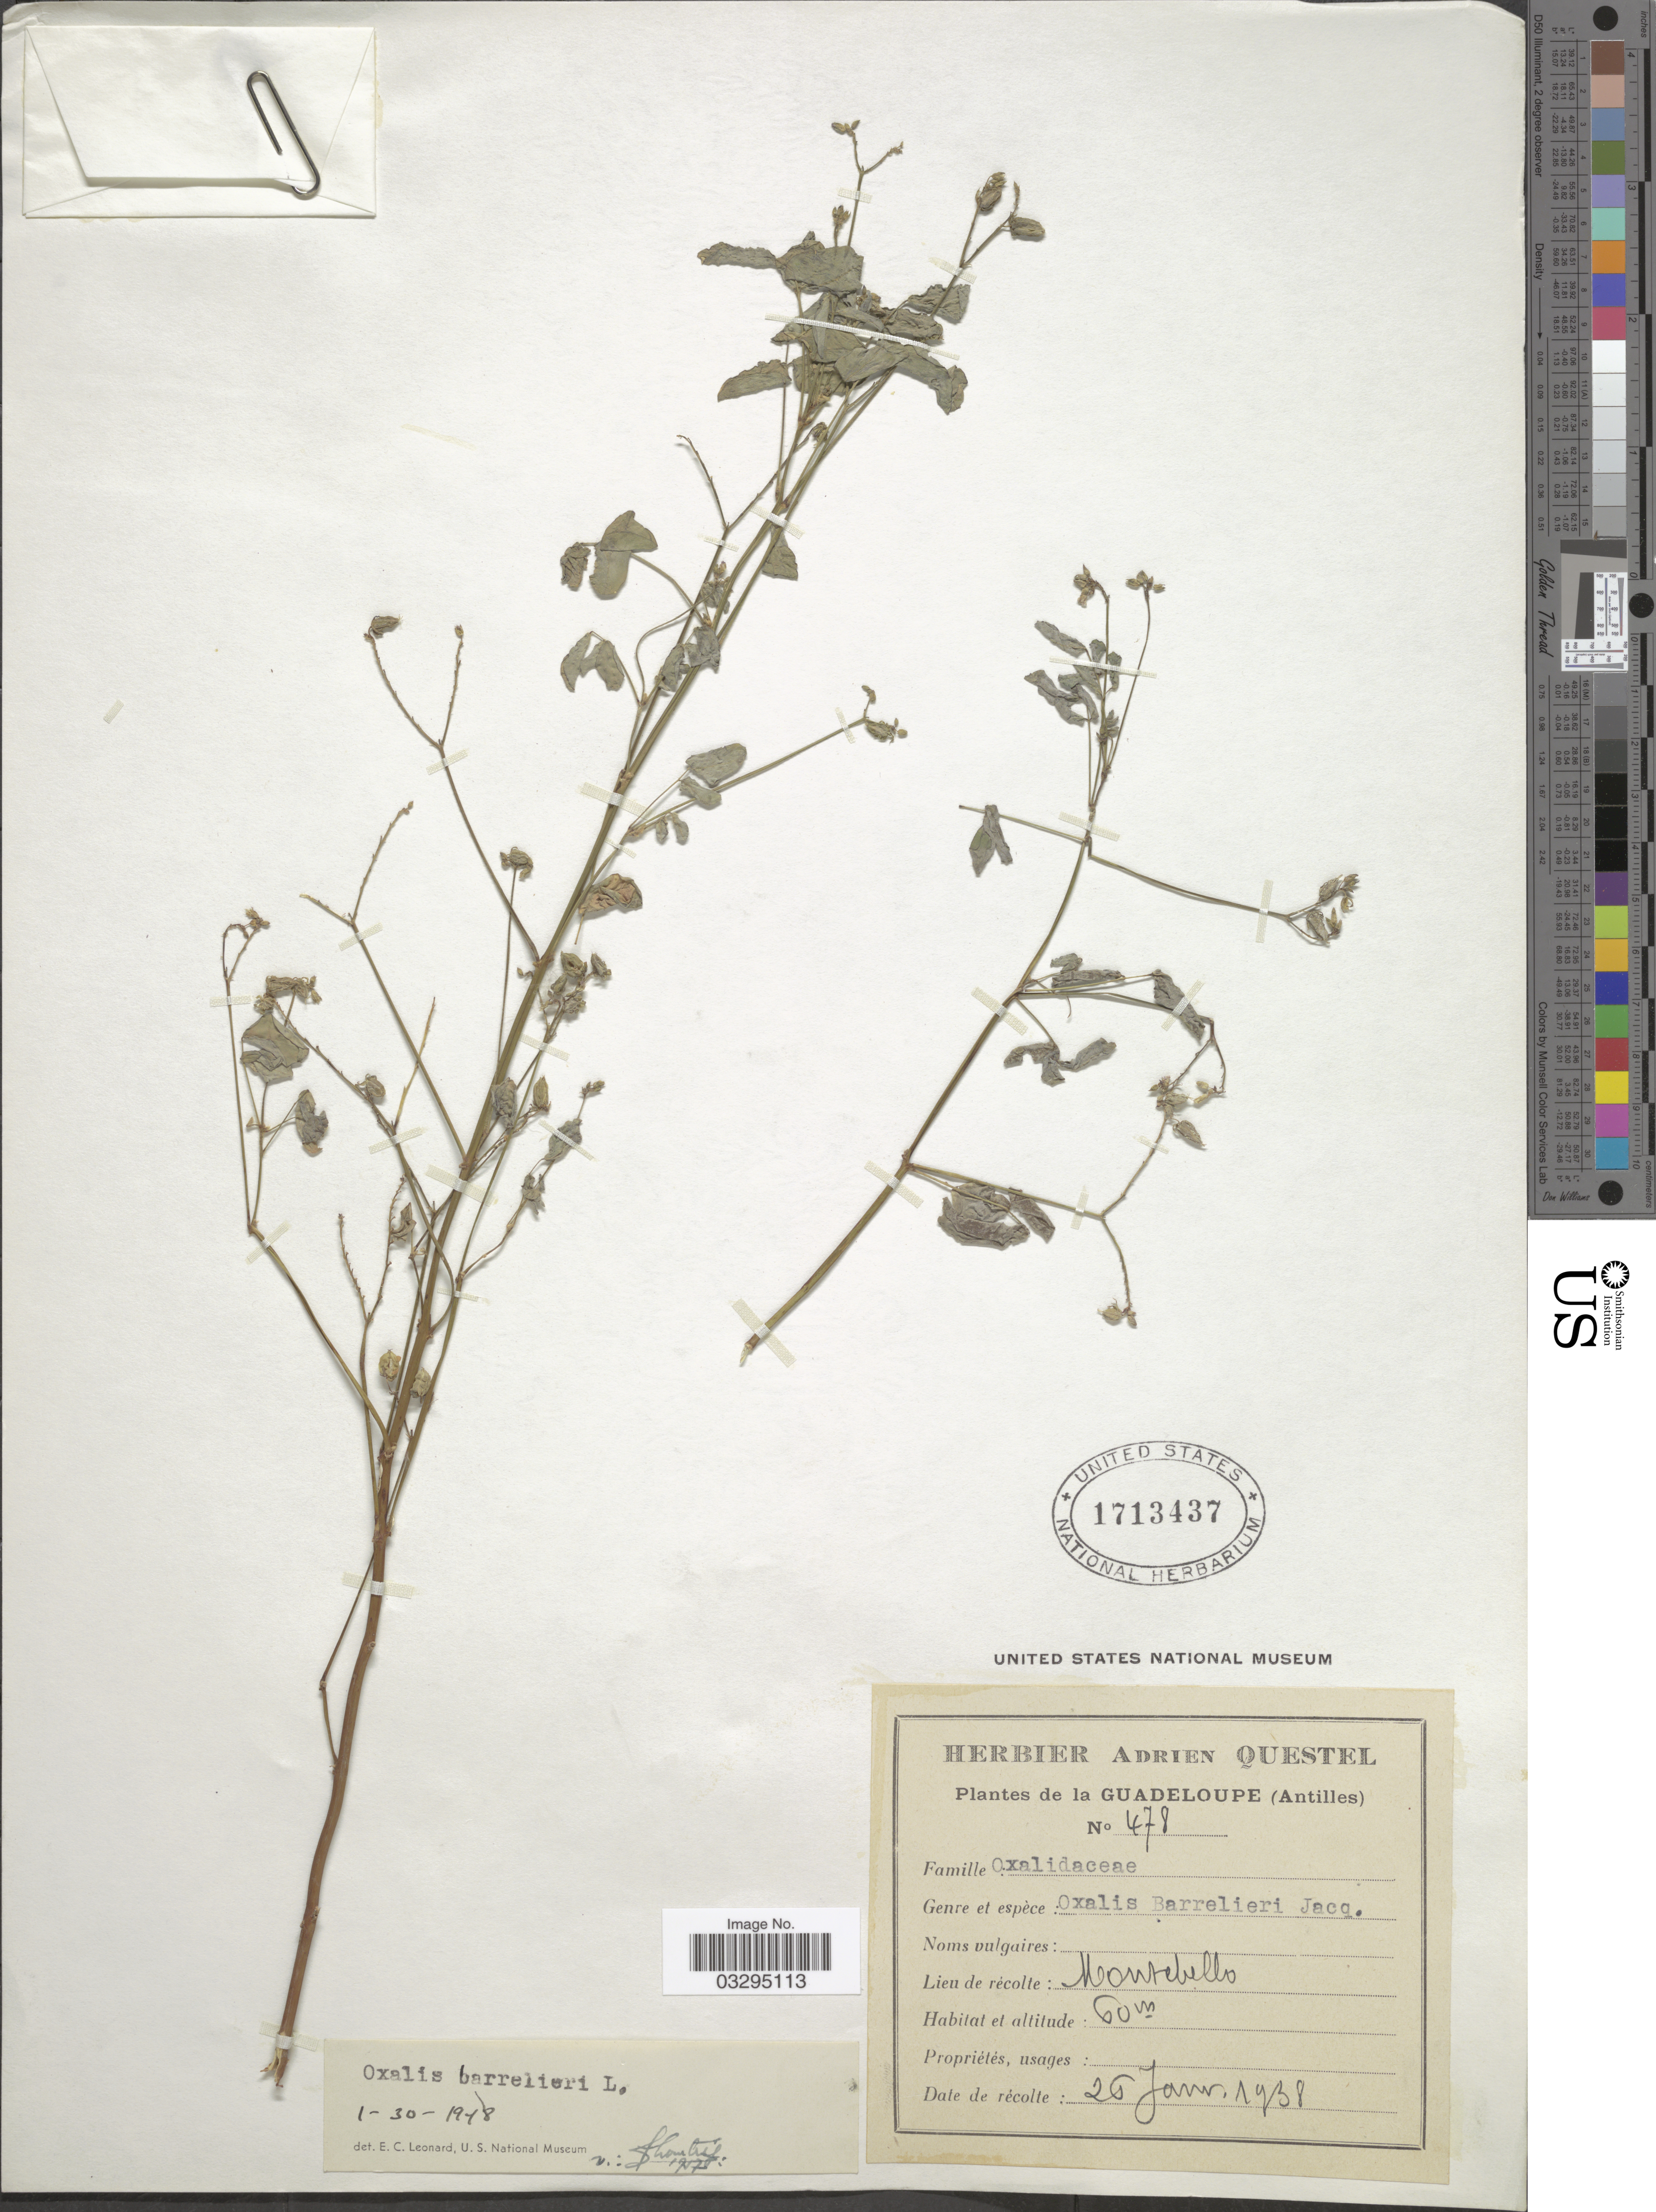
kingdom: Plantae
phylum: Tracheophyta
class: Magnoliopsida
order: Oxalidales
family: Oxalidaceae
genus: Oxalis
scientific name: Oxalis barrelieri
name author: L.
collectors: A. Questel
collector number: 478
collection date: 1938-01-26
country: Mexico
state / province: Baja California Norte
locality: (Antilles). Montebello.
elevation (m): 60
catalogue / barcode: US 1713437